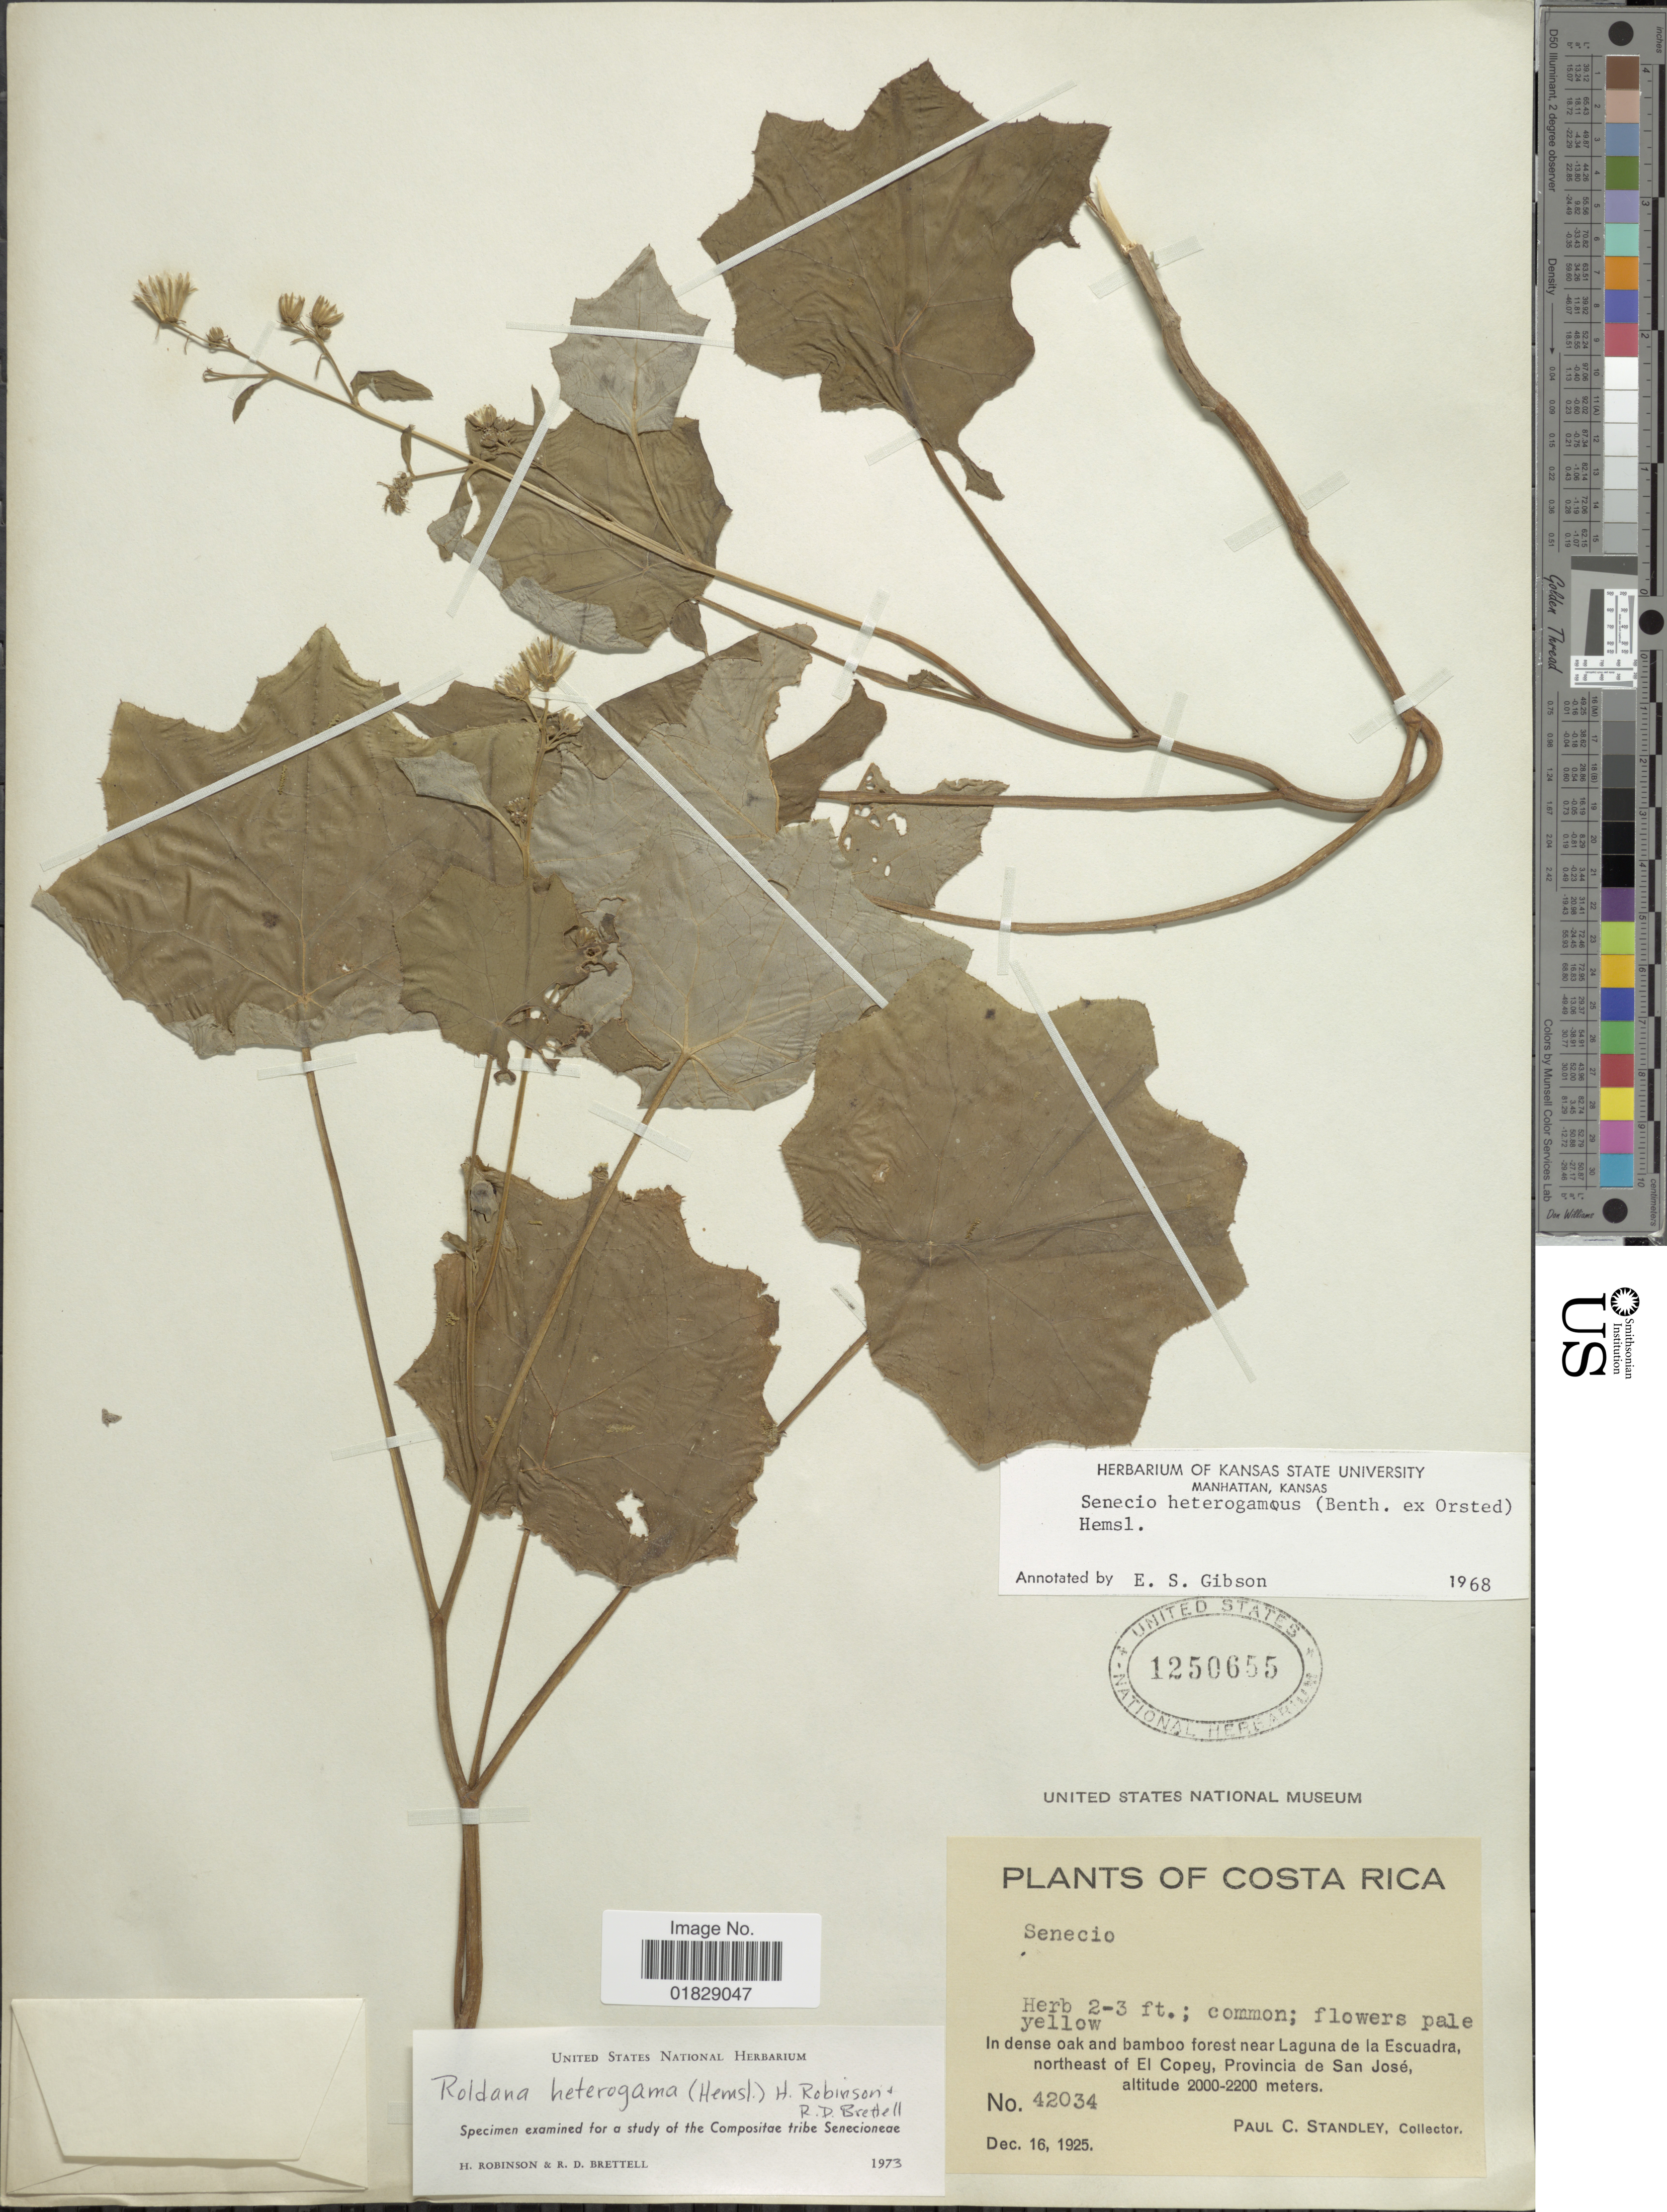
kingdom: Plantae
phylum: Tracheophyta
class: Magnoliopsida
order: Asterales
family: Asteraceae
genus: Roldana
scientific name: Roldana heterogama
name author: (Benth.) H. Rob. & Brettell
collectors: P. C. Standley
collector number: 42034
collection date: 1925-12-16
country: Costa Rica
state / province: San José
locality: In dense oak and bamboo forest near Laguna de la Escuandra, northeast of El Copey, Provincia de San José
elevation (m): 2000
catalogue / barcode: US 1250655